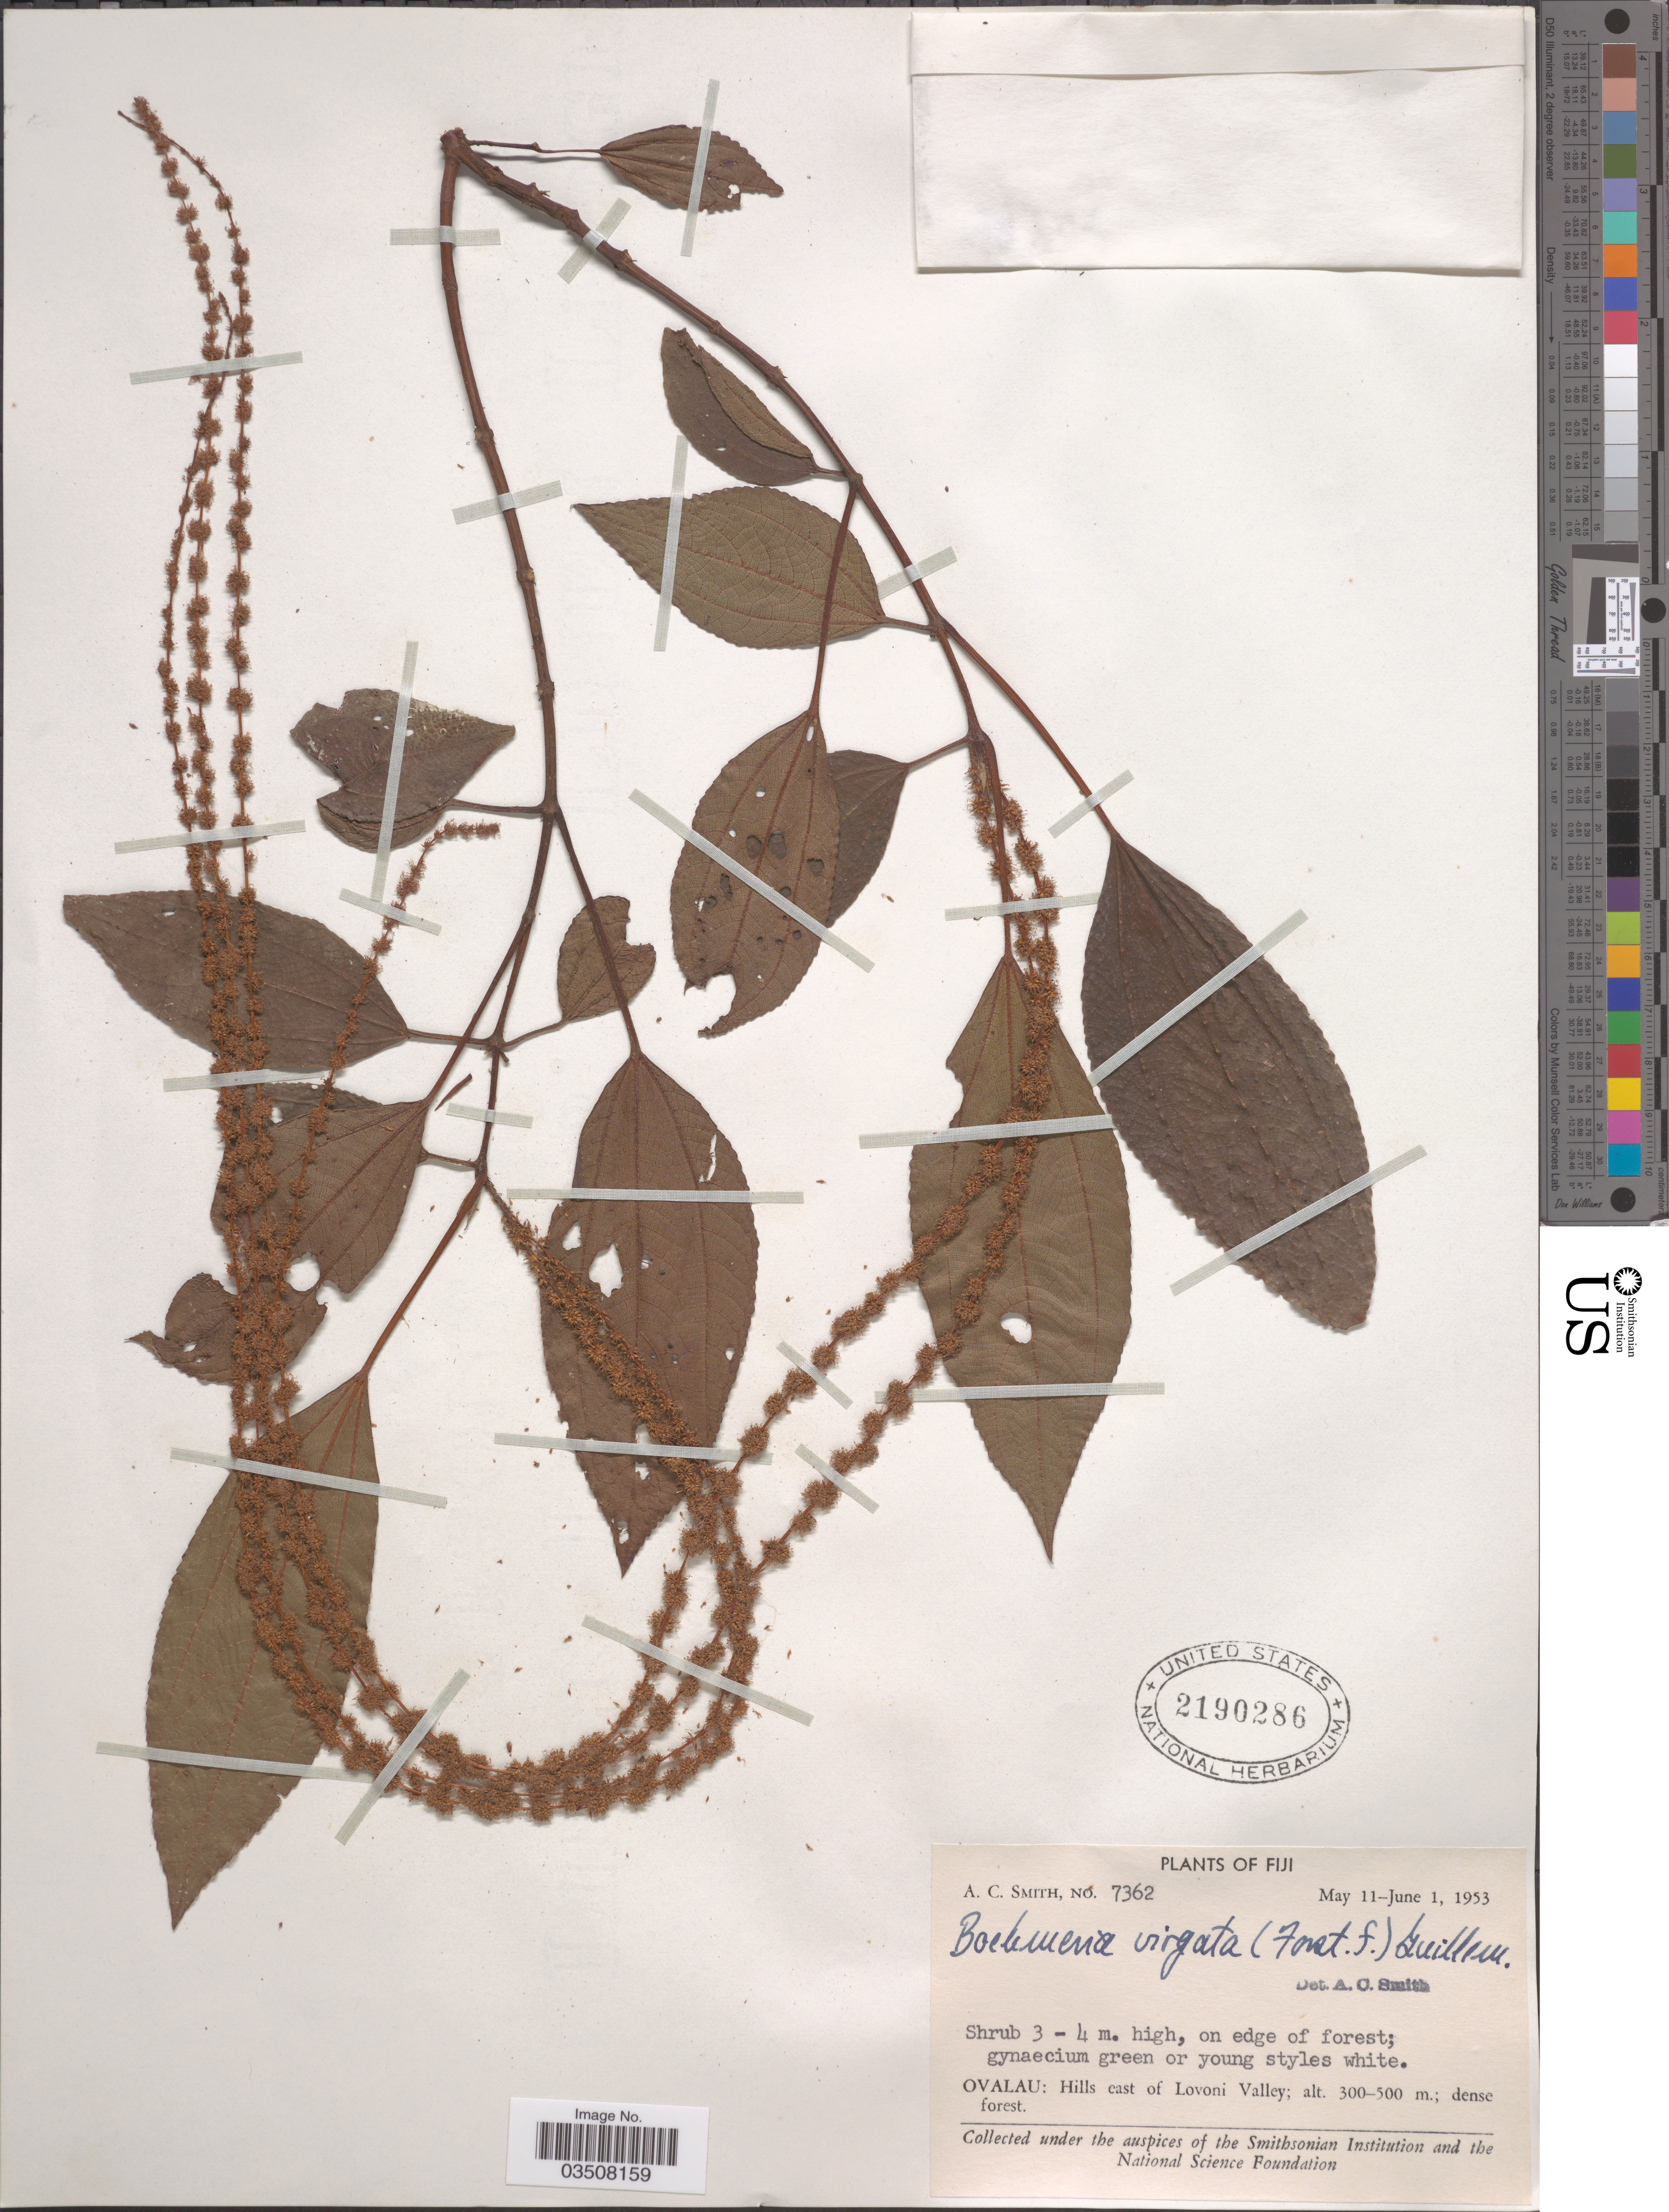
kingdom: Plantae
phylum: Tracheophyta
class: Magnoliopsida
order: Rosales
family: Urticaceae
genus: Boehmeria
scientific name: Boehmeria virgata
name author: (G. Forst.) Guill.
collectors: A. C. Smith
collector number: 7362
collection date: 1953-05-11/1953-06-01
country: Fiji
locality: Ovalau: Hills east of Lovoni Valley.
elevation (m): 300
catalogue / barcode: US 2190286